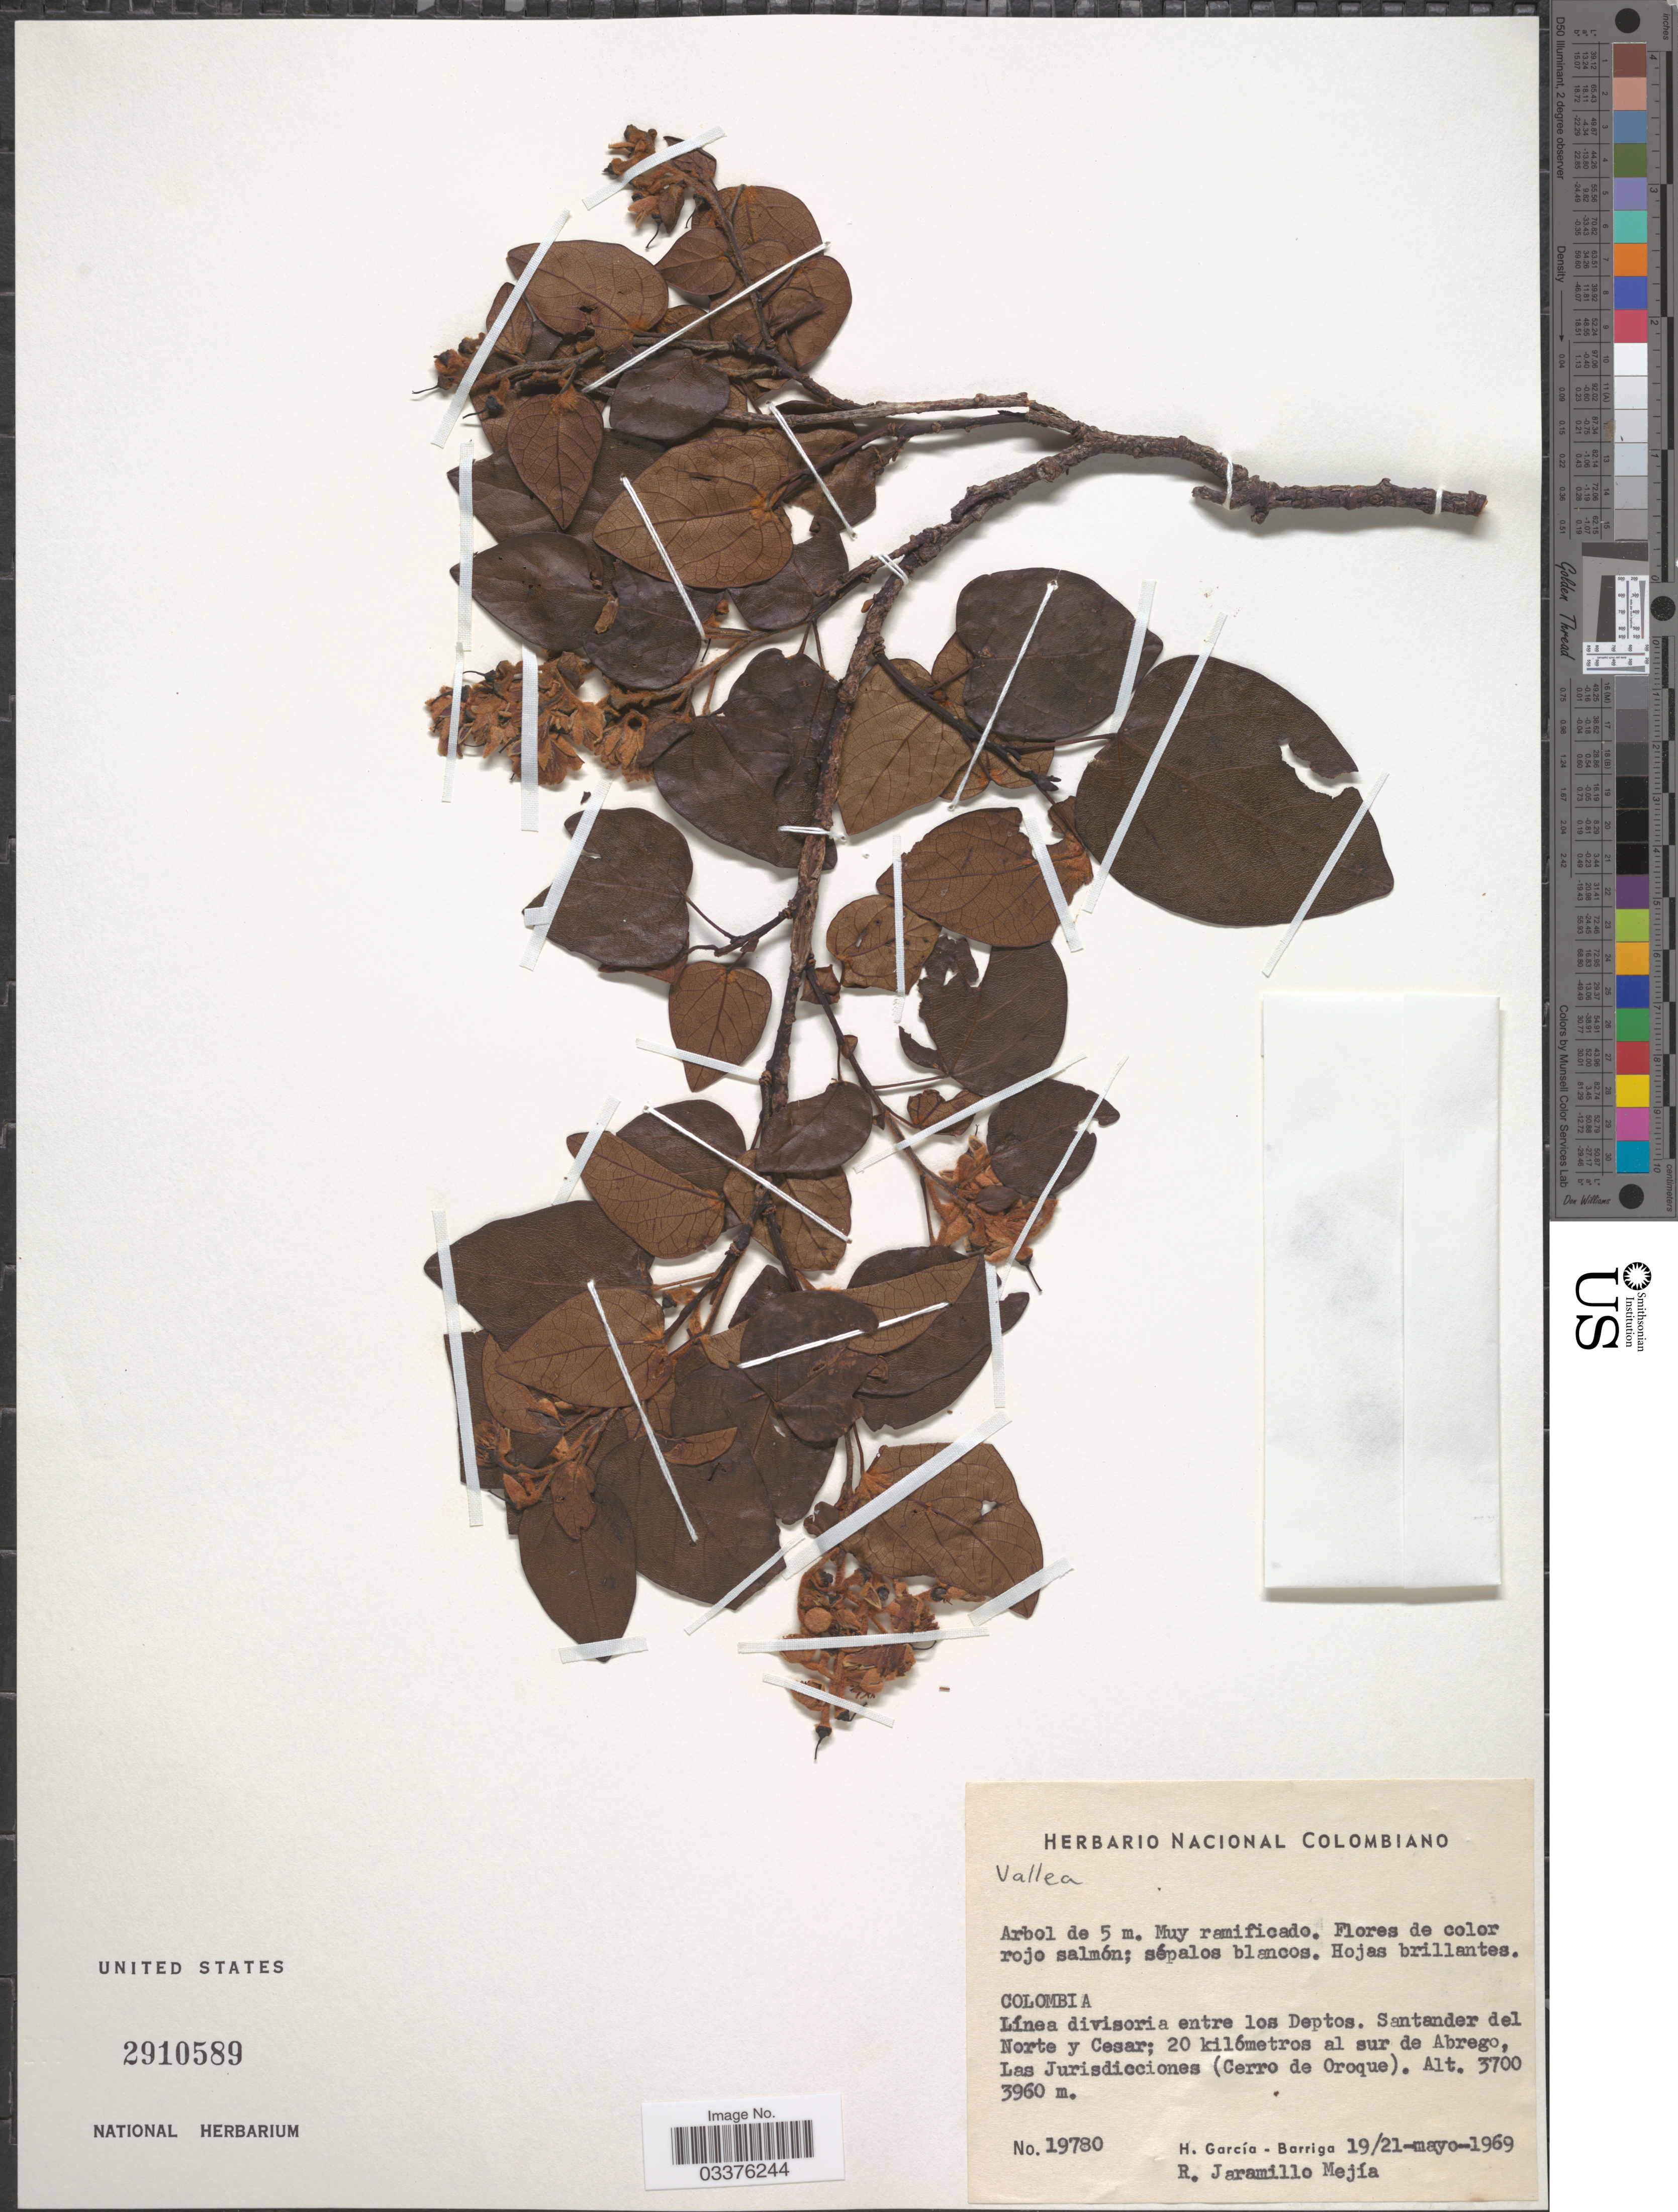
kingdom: Plantae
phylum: Tracheophyta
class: Magnoliopsida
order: Oxalidales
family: Elaeocarpaceae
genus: Vallea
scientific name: Vallea sp.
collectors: H. García Barriga & R. Jaramillo M.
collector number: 19780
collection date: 1969-05-19/1969-05-21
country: Colombia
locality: Línea divisoria entre Los Deptos. Santander del Norte y Cesar; 20 kilómetros al sur de Abrego, Las Jurisdicciones (Cerro de Oroque).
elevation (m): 3700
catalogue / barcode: US 2910589